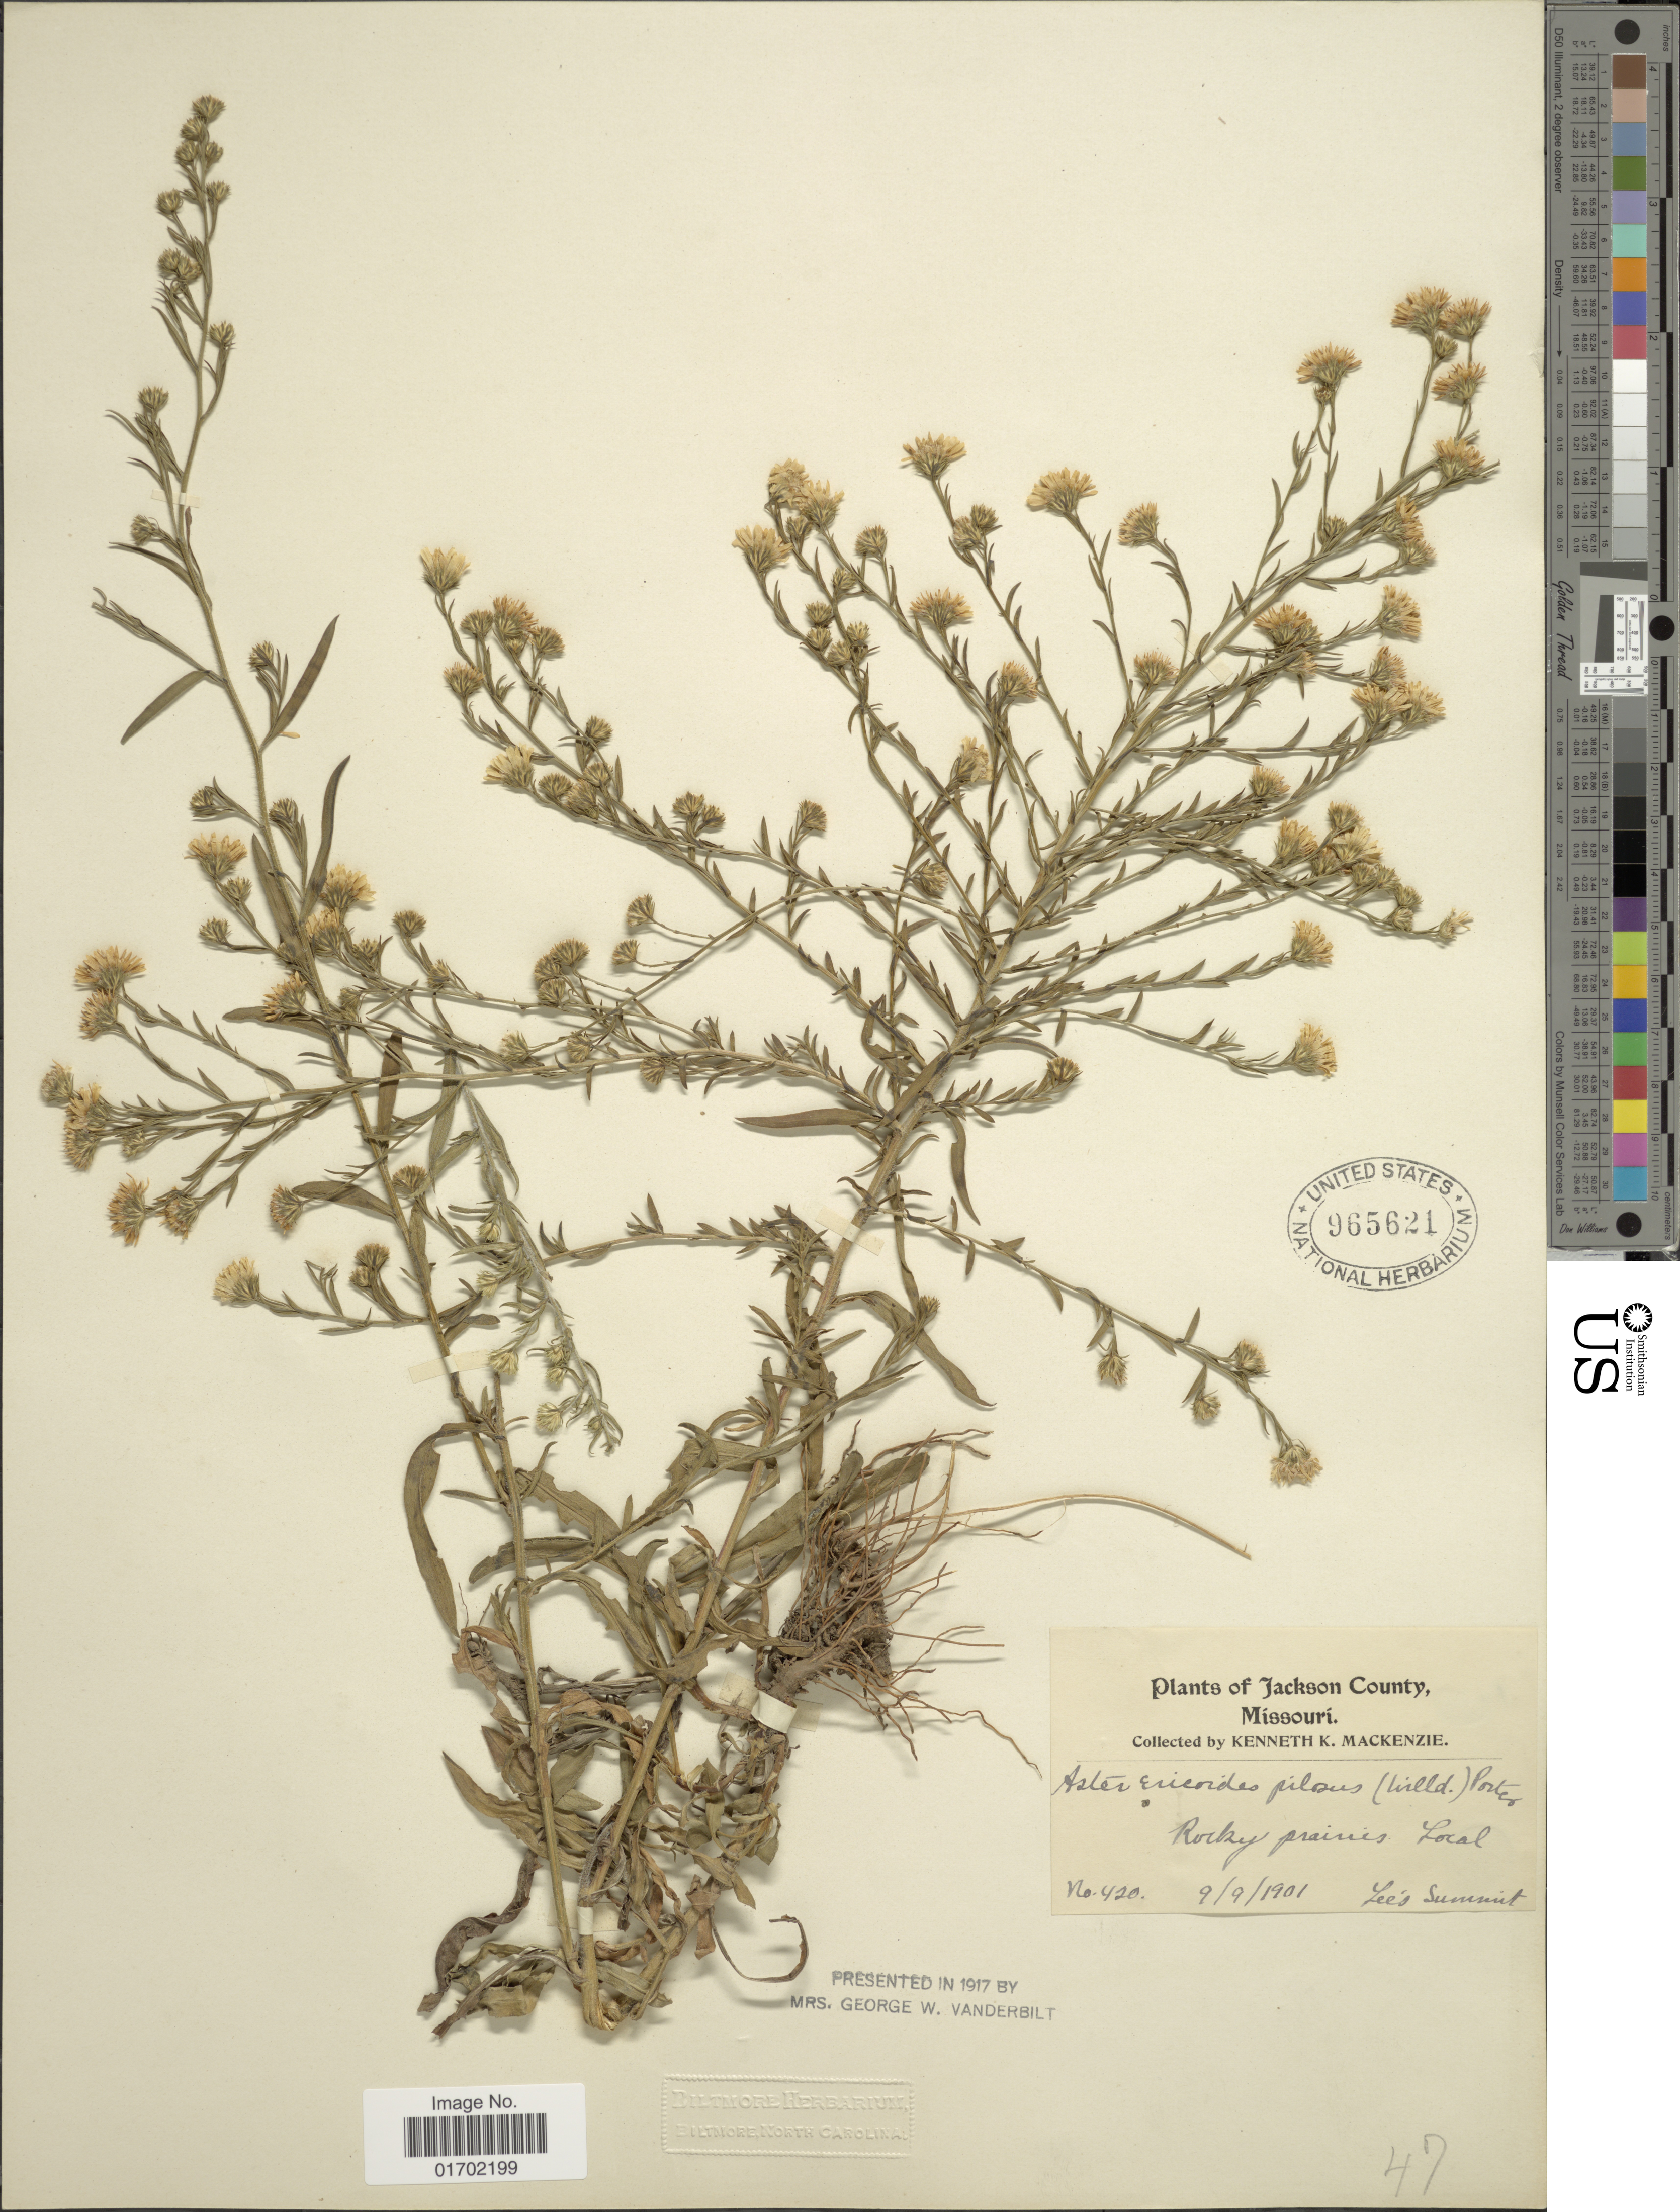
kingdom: Plantae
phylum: Tracheophyta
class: Magnoliopsida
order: Asterales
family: Asteraceae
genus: Symphyotrichum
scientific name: Symphyotrichum pilosum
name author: (Willd.) G.L. Nesom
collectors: K. K. Mackenzie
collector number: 420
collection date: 1901-09-09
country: United States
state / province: Missouri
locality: Jackson County, Lee's Summit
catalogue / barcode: US 965621